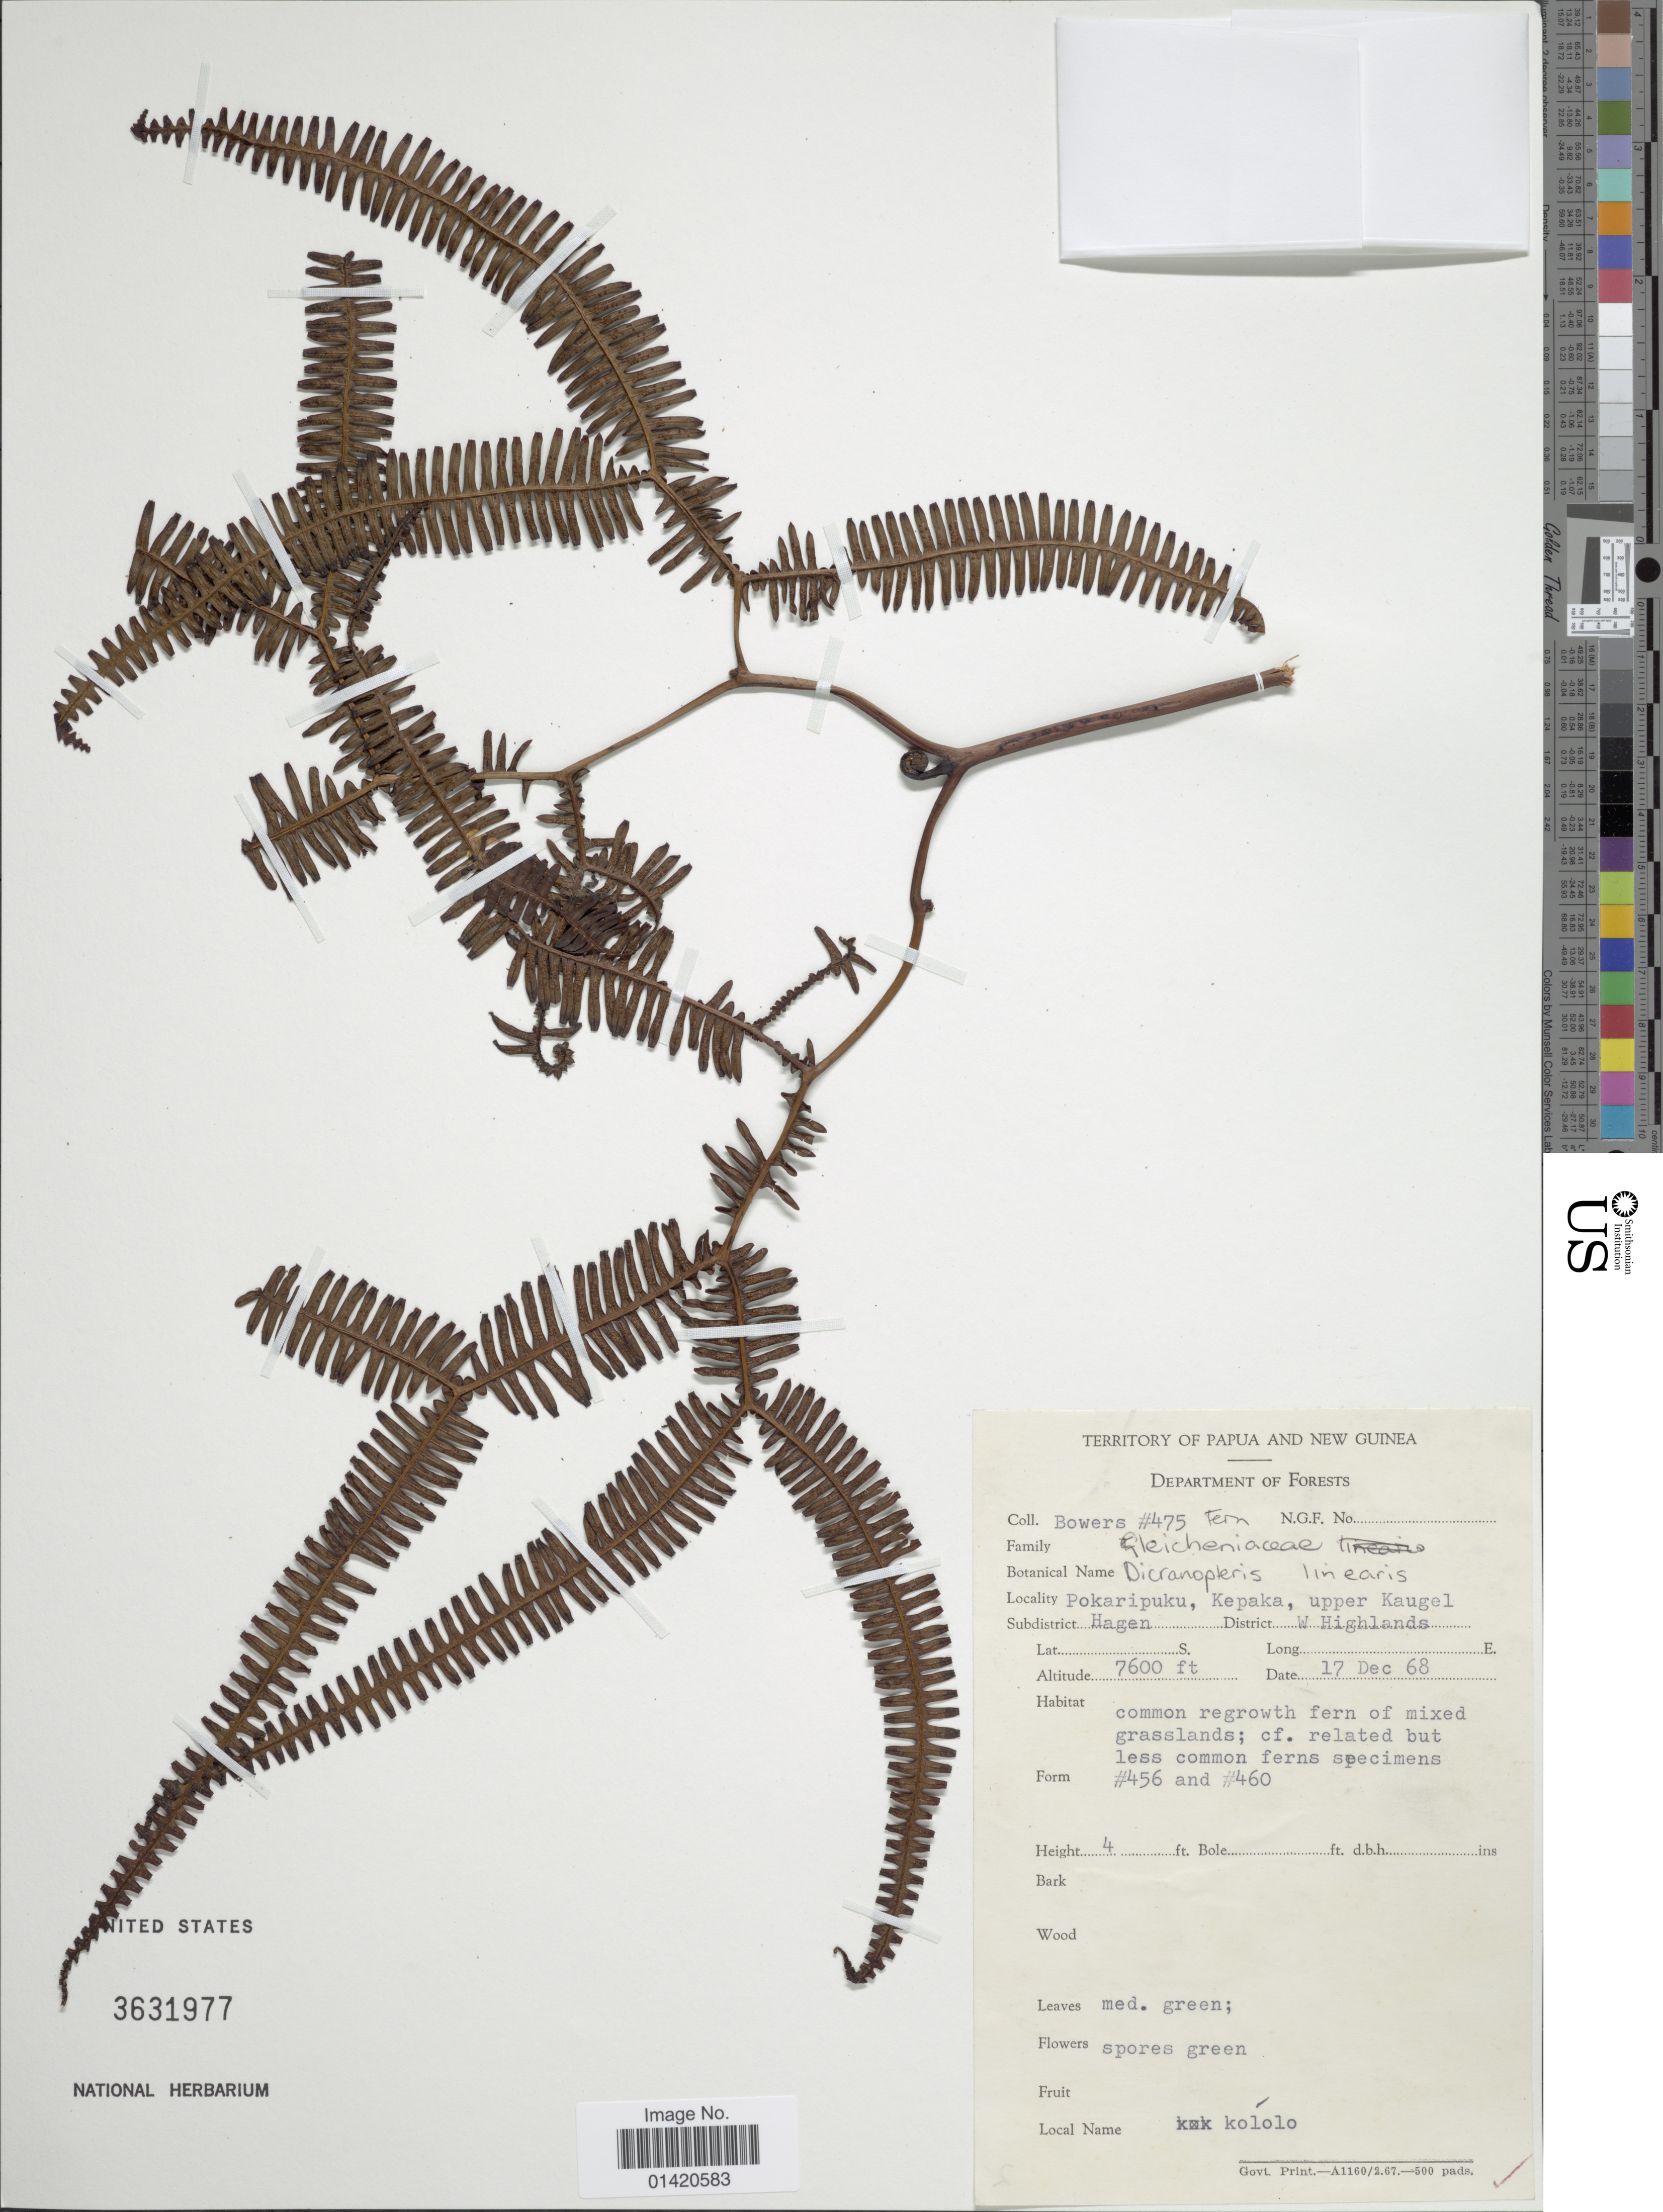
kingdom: Plantae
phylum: Tracheophyta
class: Polypodiopsida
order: Gleicheniales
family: Gleicheniaceae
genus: Dicranopteris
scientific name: Dicranopteris linearis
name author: (Burm. f.) Underw.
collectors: -. Bowers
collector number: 475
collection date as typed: Transcribed d/m/y: 17/12/68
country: Papua New Guinea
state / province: Western Highlands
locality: Pokarpuku, kepaka, upper Kaugel, Subdistrict Hagen District W Highlands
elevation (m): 2316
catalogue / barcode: US 3631977